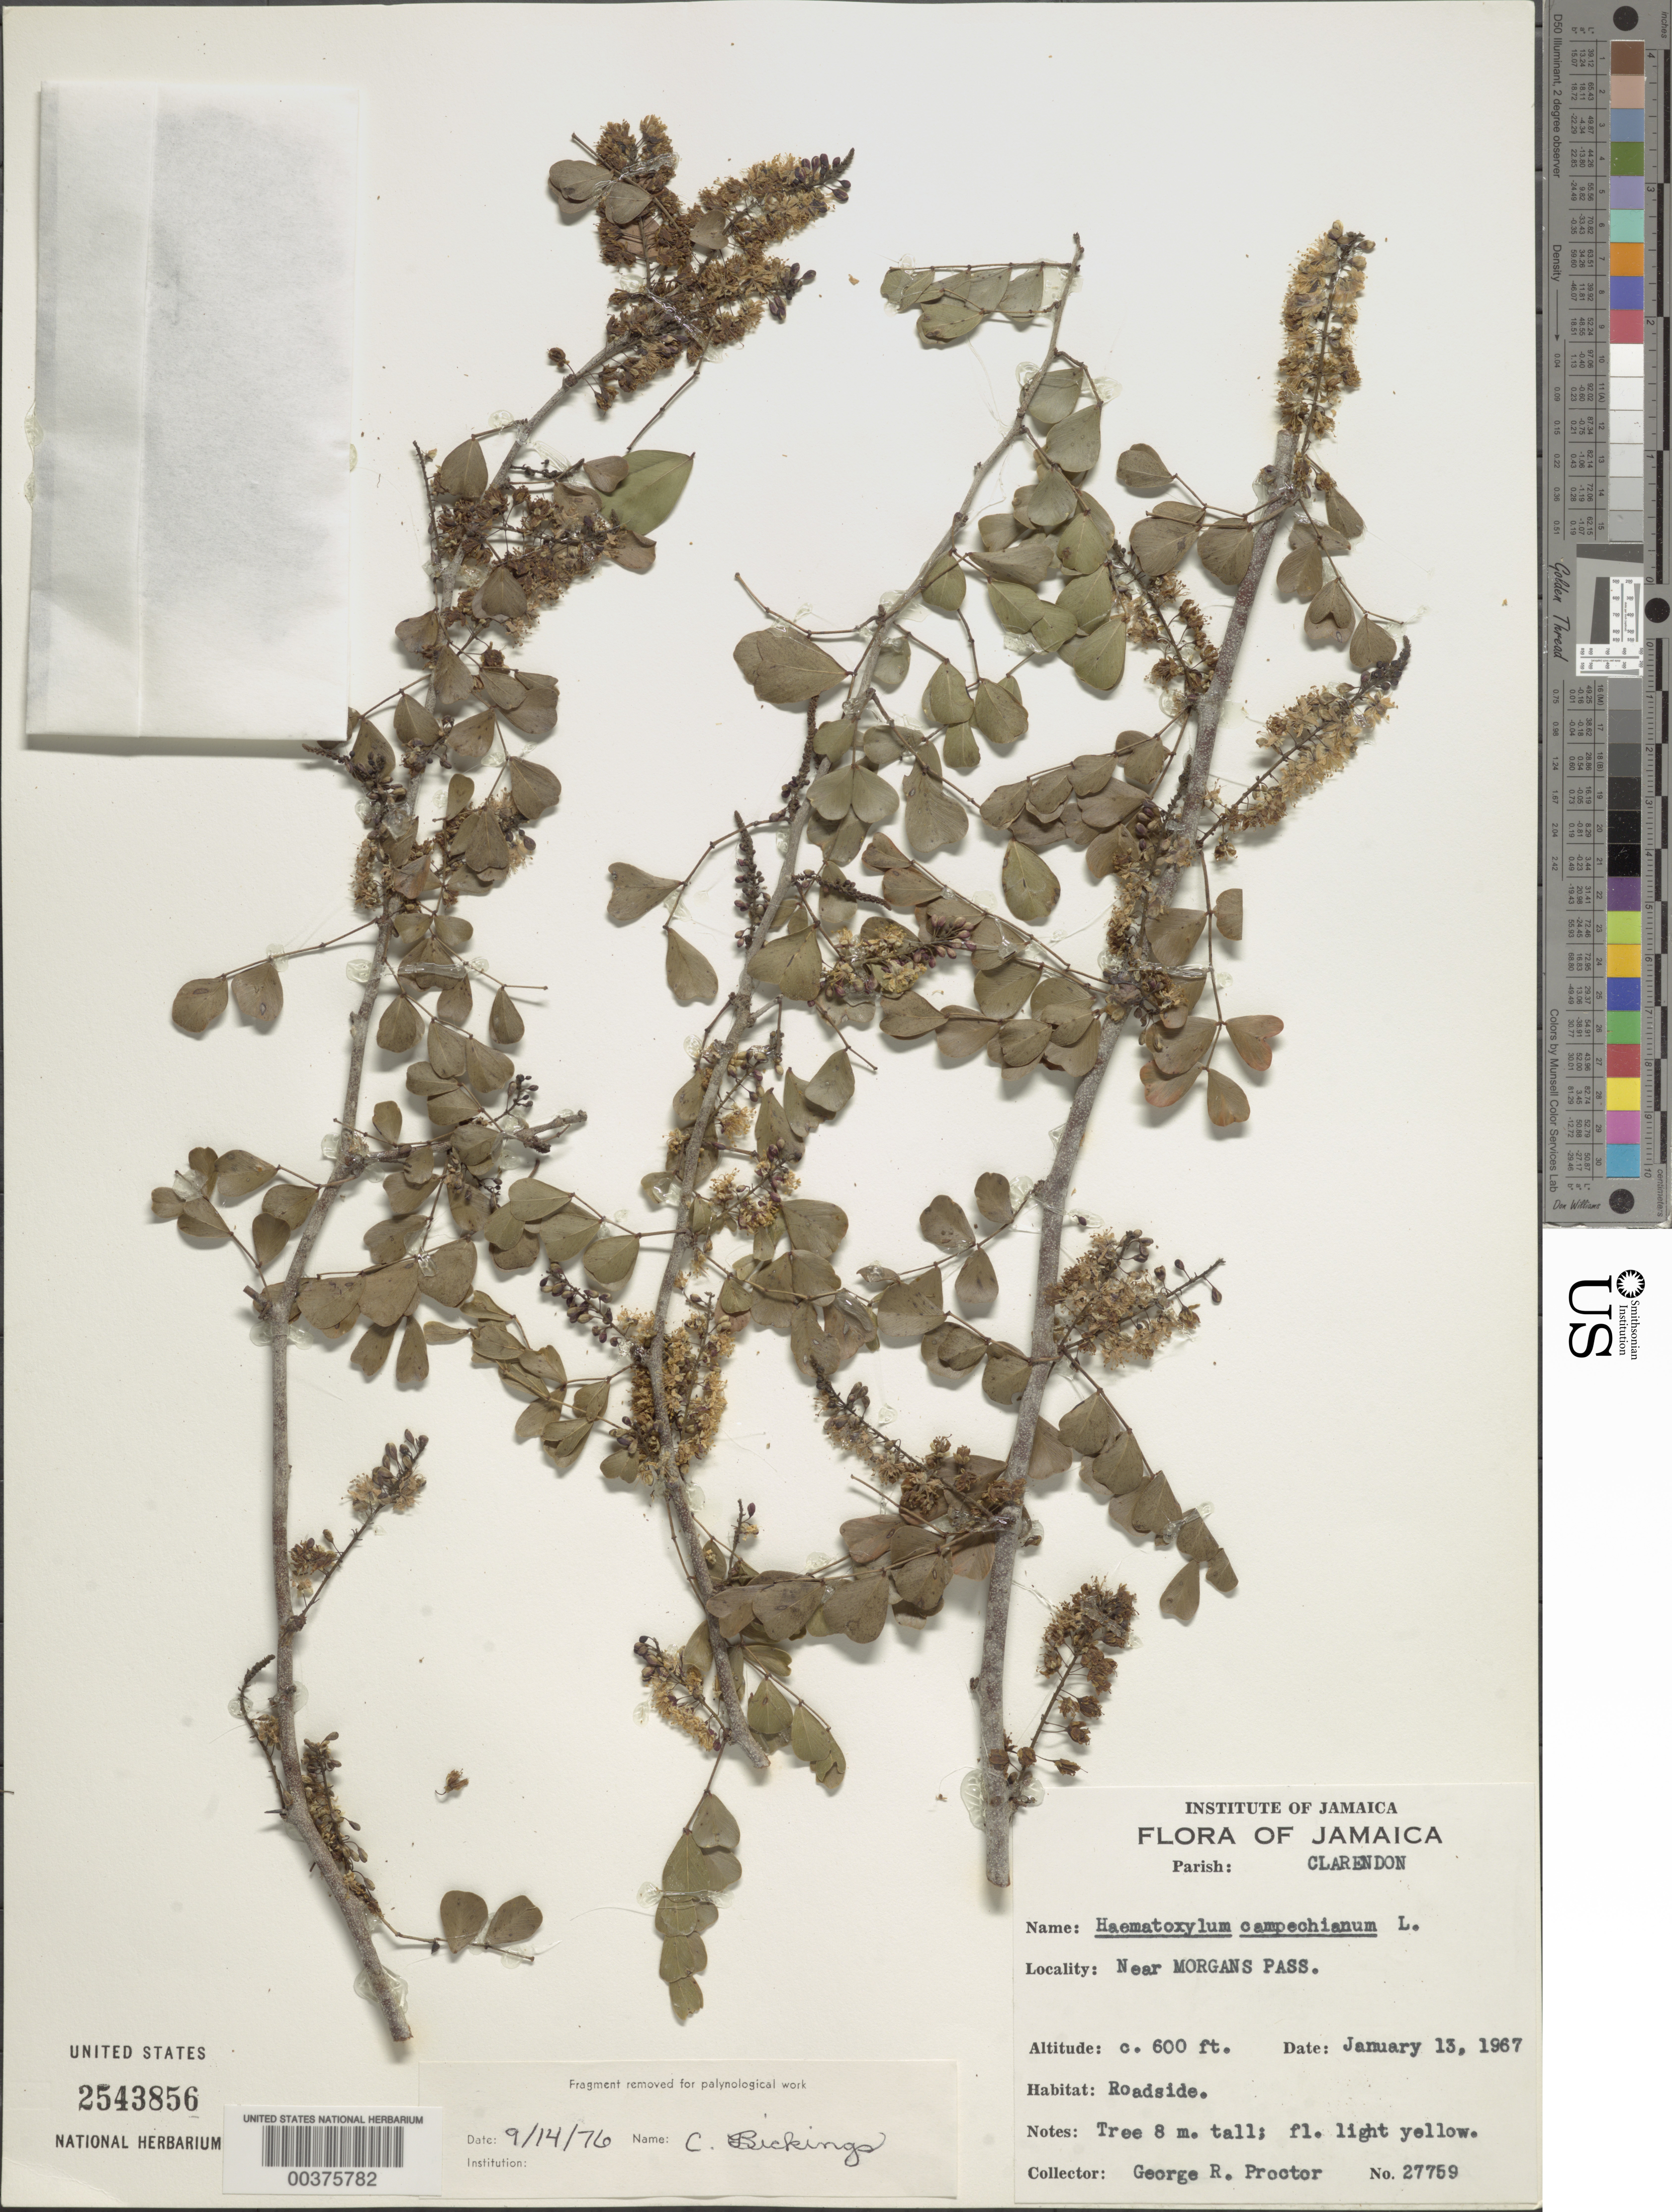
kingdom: Plantae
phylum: Tracheophyta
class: Magnoliopsida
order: Fabales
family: Fabaceae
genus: Haematoxylum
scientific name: Haematoxylum campechianum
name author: L.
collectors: G. R. Proctor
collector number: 27759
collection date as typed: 13 Jan 1967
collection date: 1967-01-13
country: Jamaica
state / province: Clarendon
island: Greater Antilles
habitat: Roadside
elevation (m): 600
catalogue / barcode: US 2543856